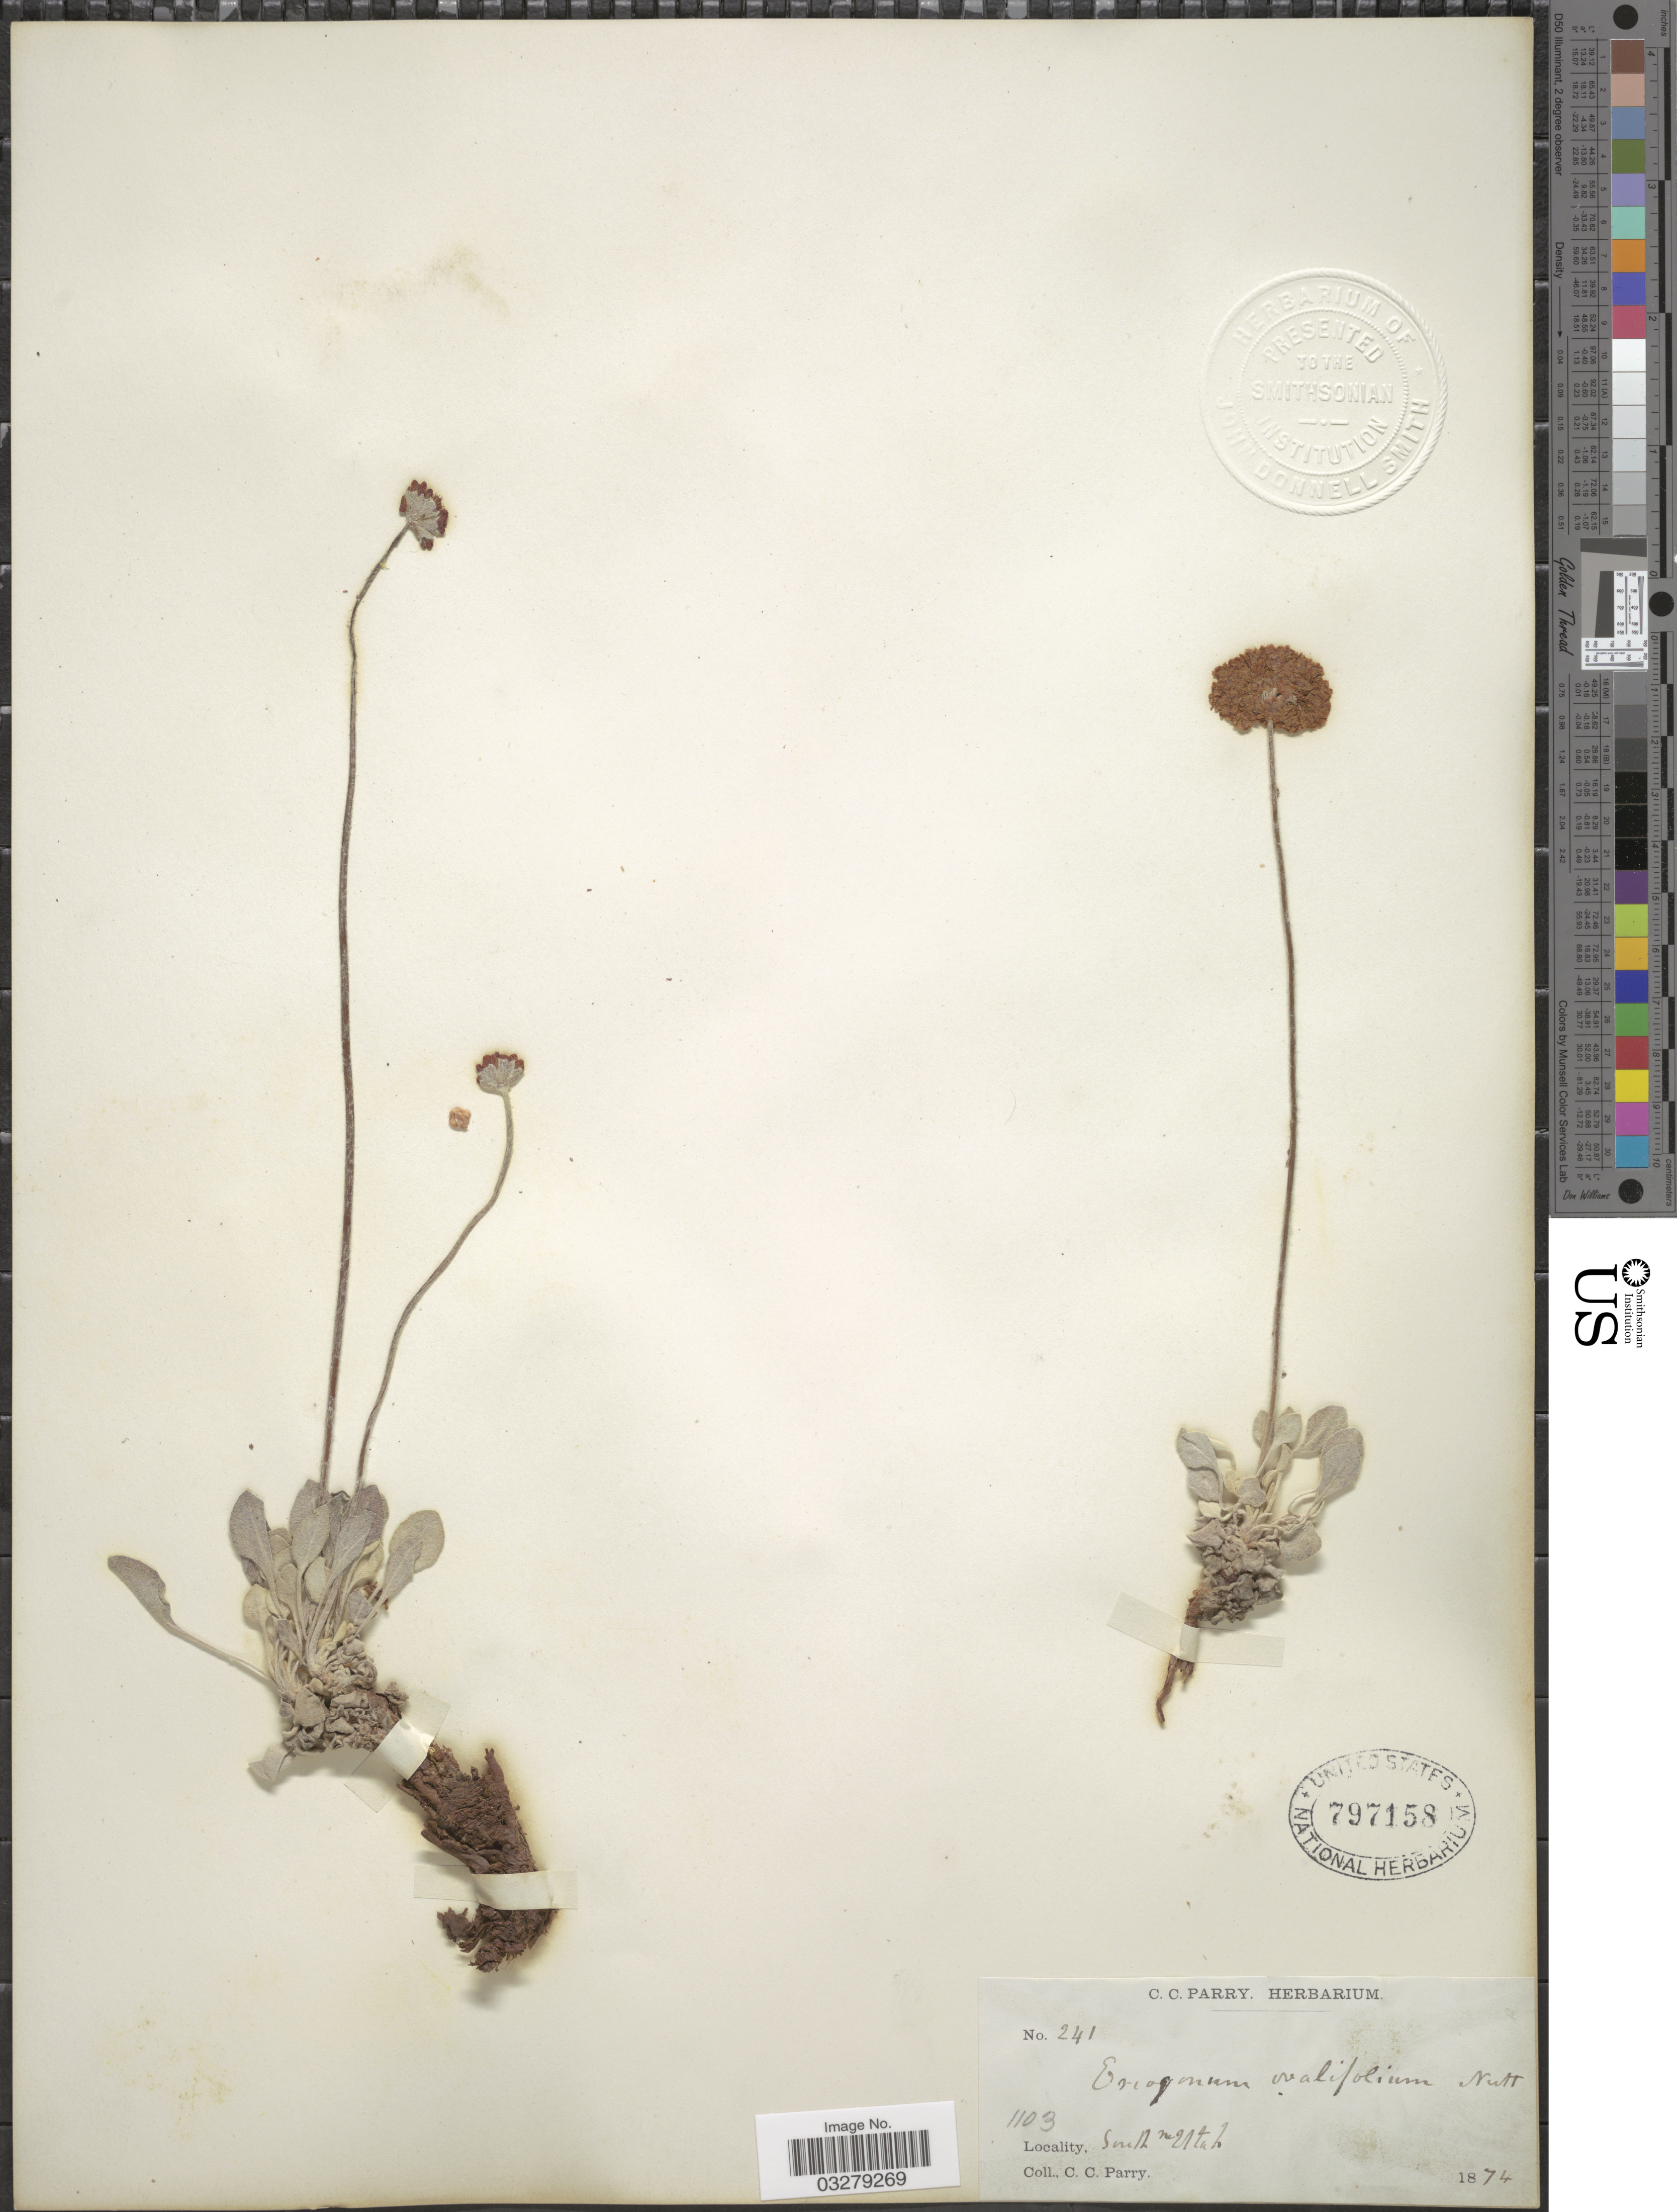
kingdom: Plantae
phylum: Tracheophyta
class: Magnoliopsida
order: Caryophyllales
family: Polygonaceae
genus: Eriogonum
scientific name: Eriogonum ovalifolium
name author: Nutt.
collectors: C. C. Parry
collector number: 241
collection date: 1874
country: United States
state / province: Utah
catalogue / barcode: US 797158